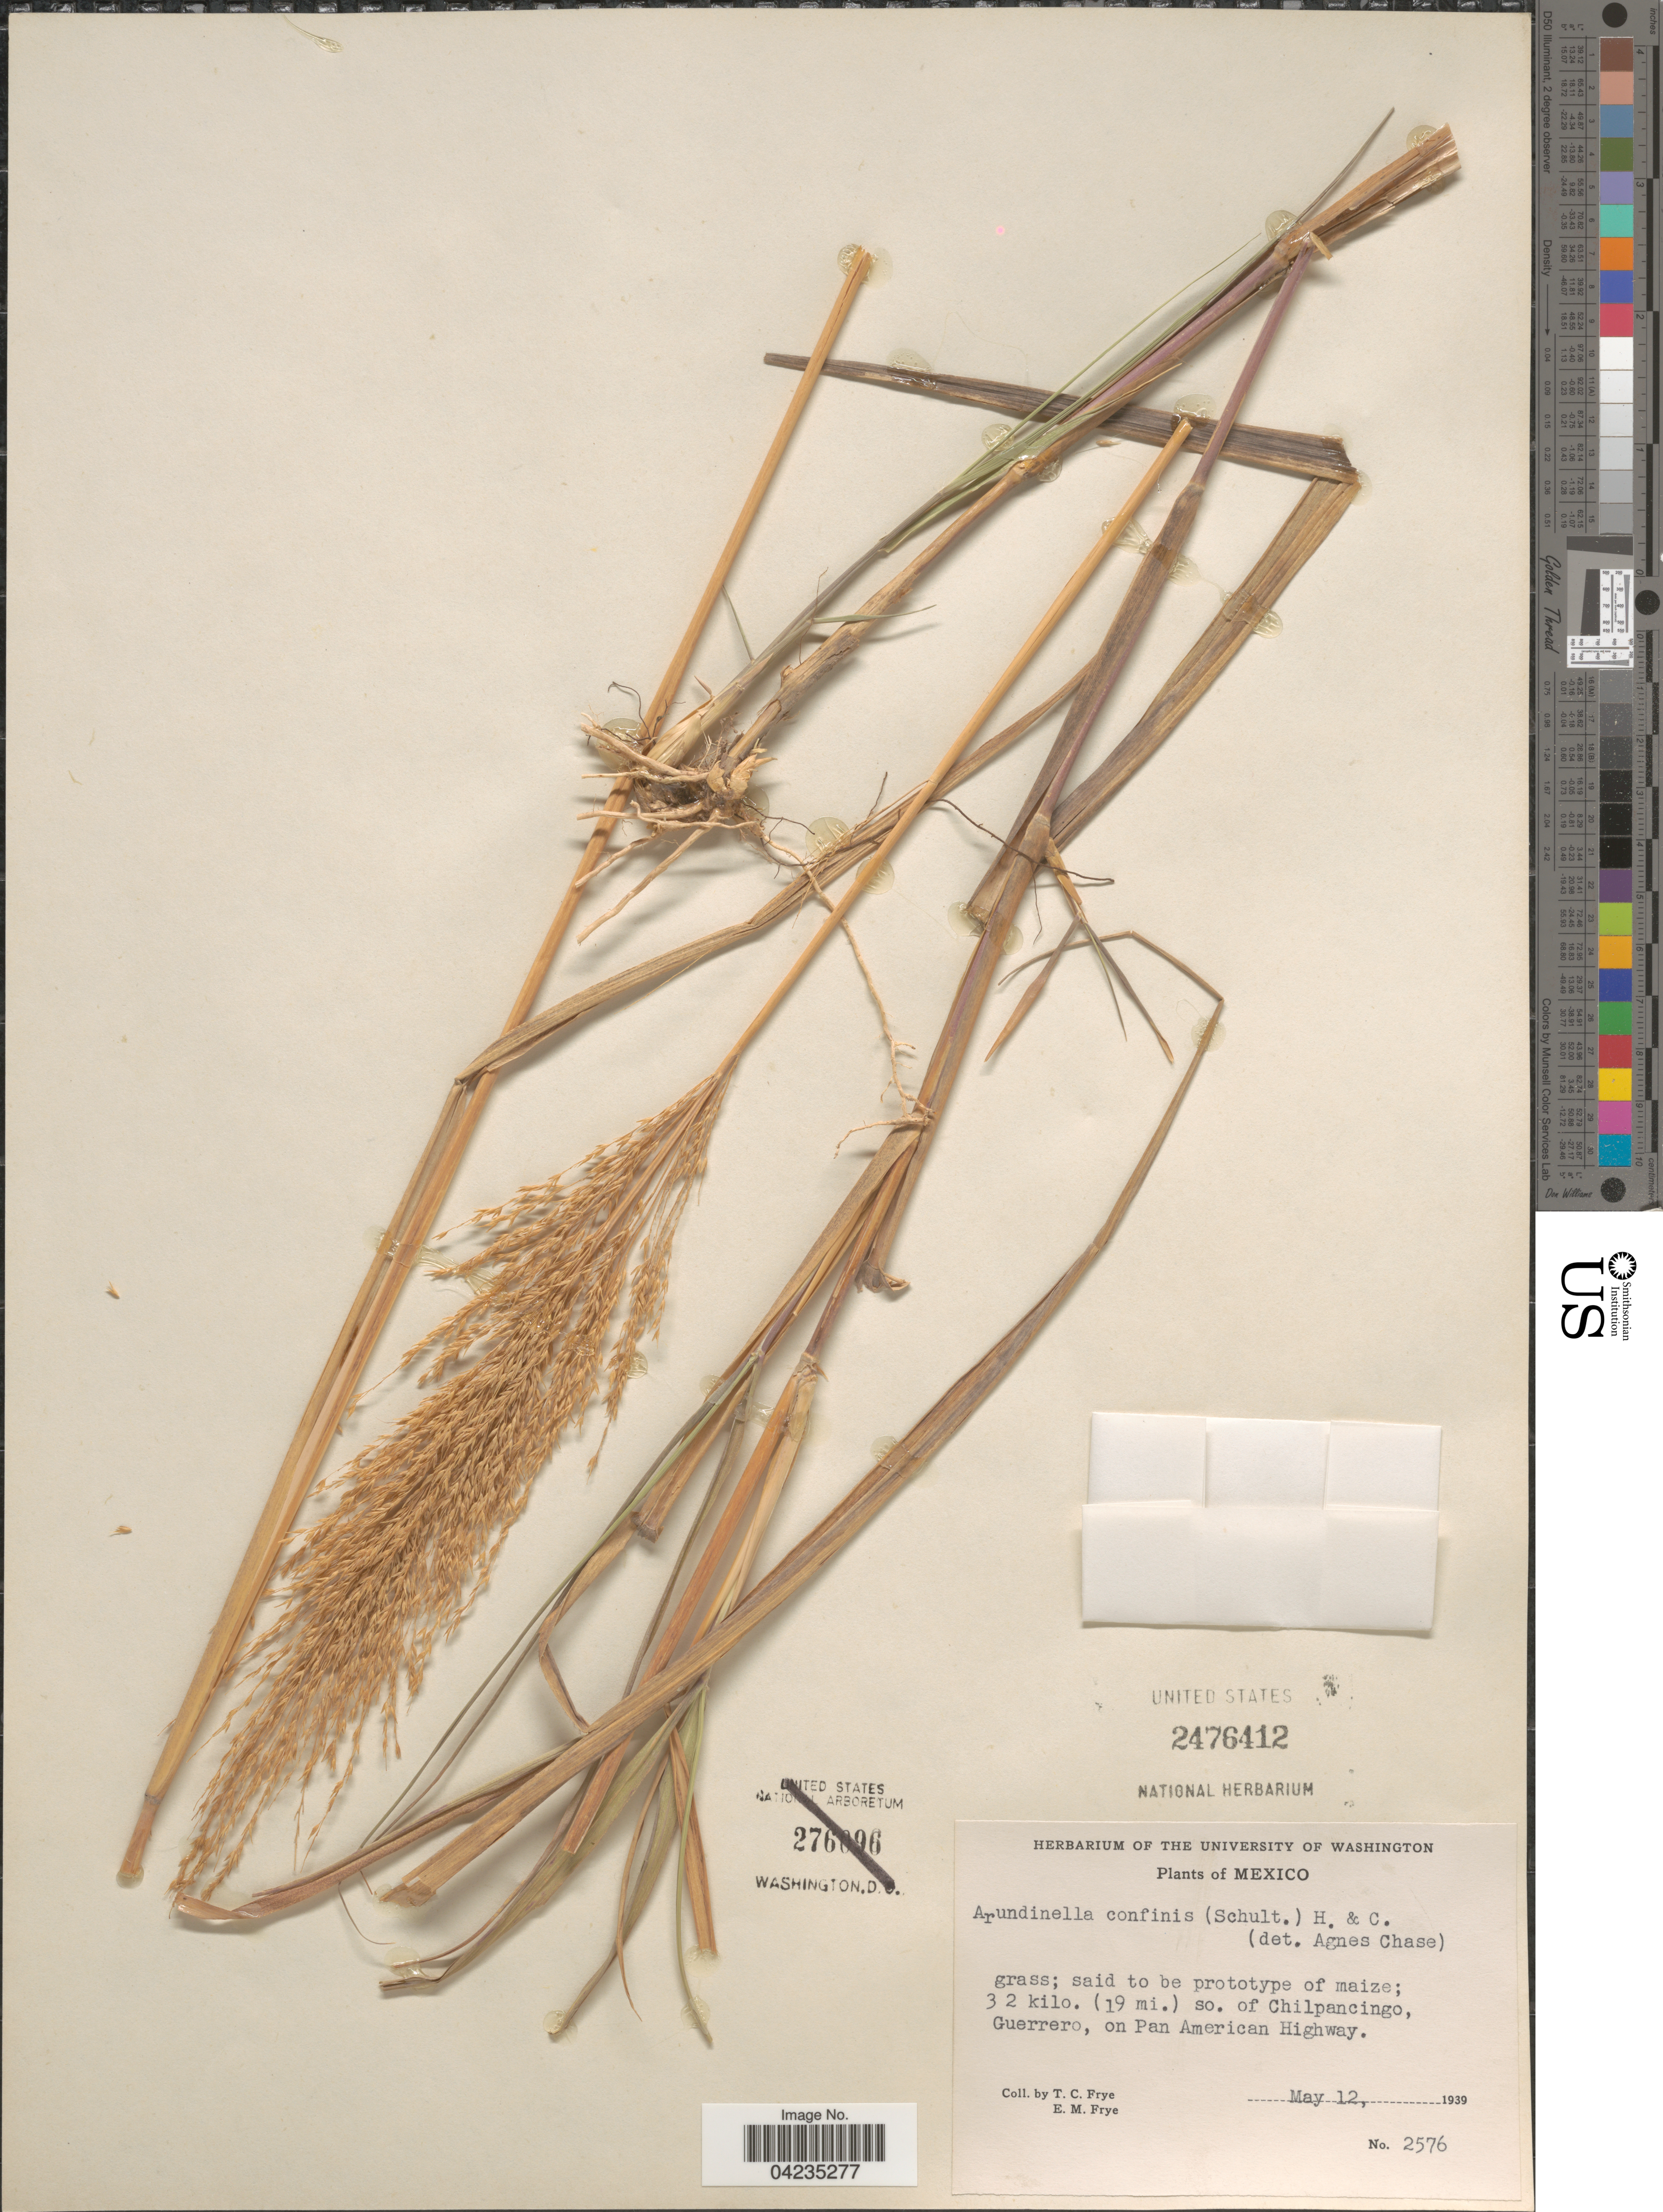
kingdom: Plantae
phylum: Tracheophyta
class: Liliopsida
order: Poales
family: Poaceae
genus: Arundinella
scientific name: Arundinella hispida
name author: (Humb. & Bonpl. ex Willd.) Kuntze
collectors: T. C. Frye & E. Frye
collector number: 2576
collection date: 1939-05-12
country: Mexico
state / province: Guerrero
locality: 32 kilo. (19 mi.) so. of Chilpancingo, Guerrero, on Pan American Highway.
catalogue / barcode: US 2476412